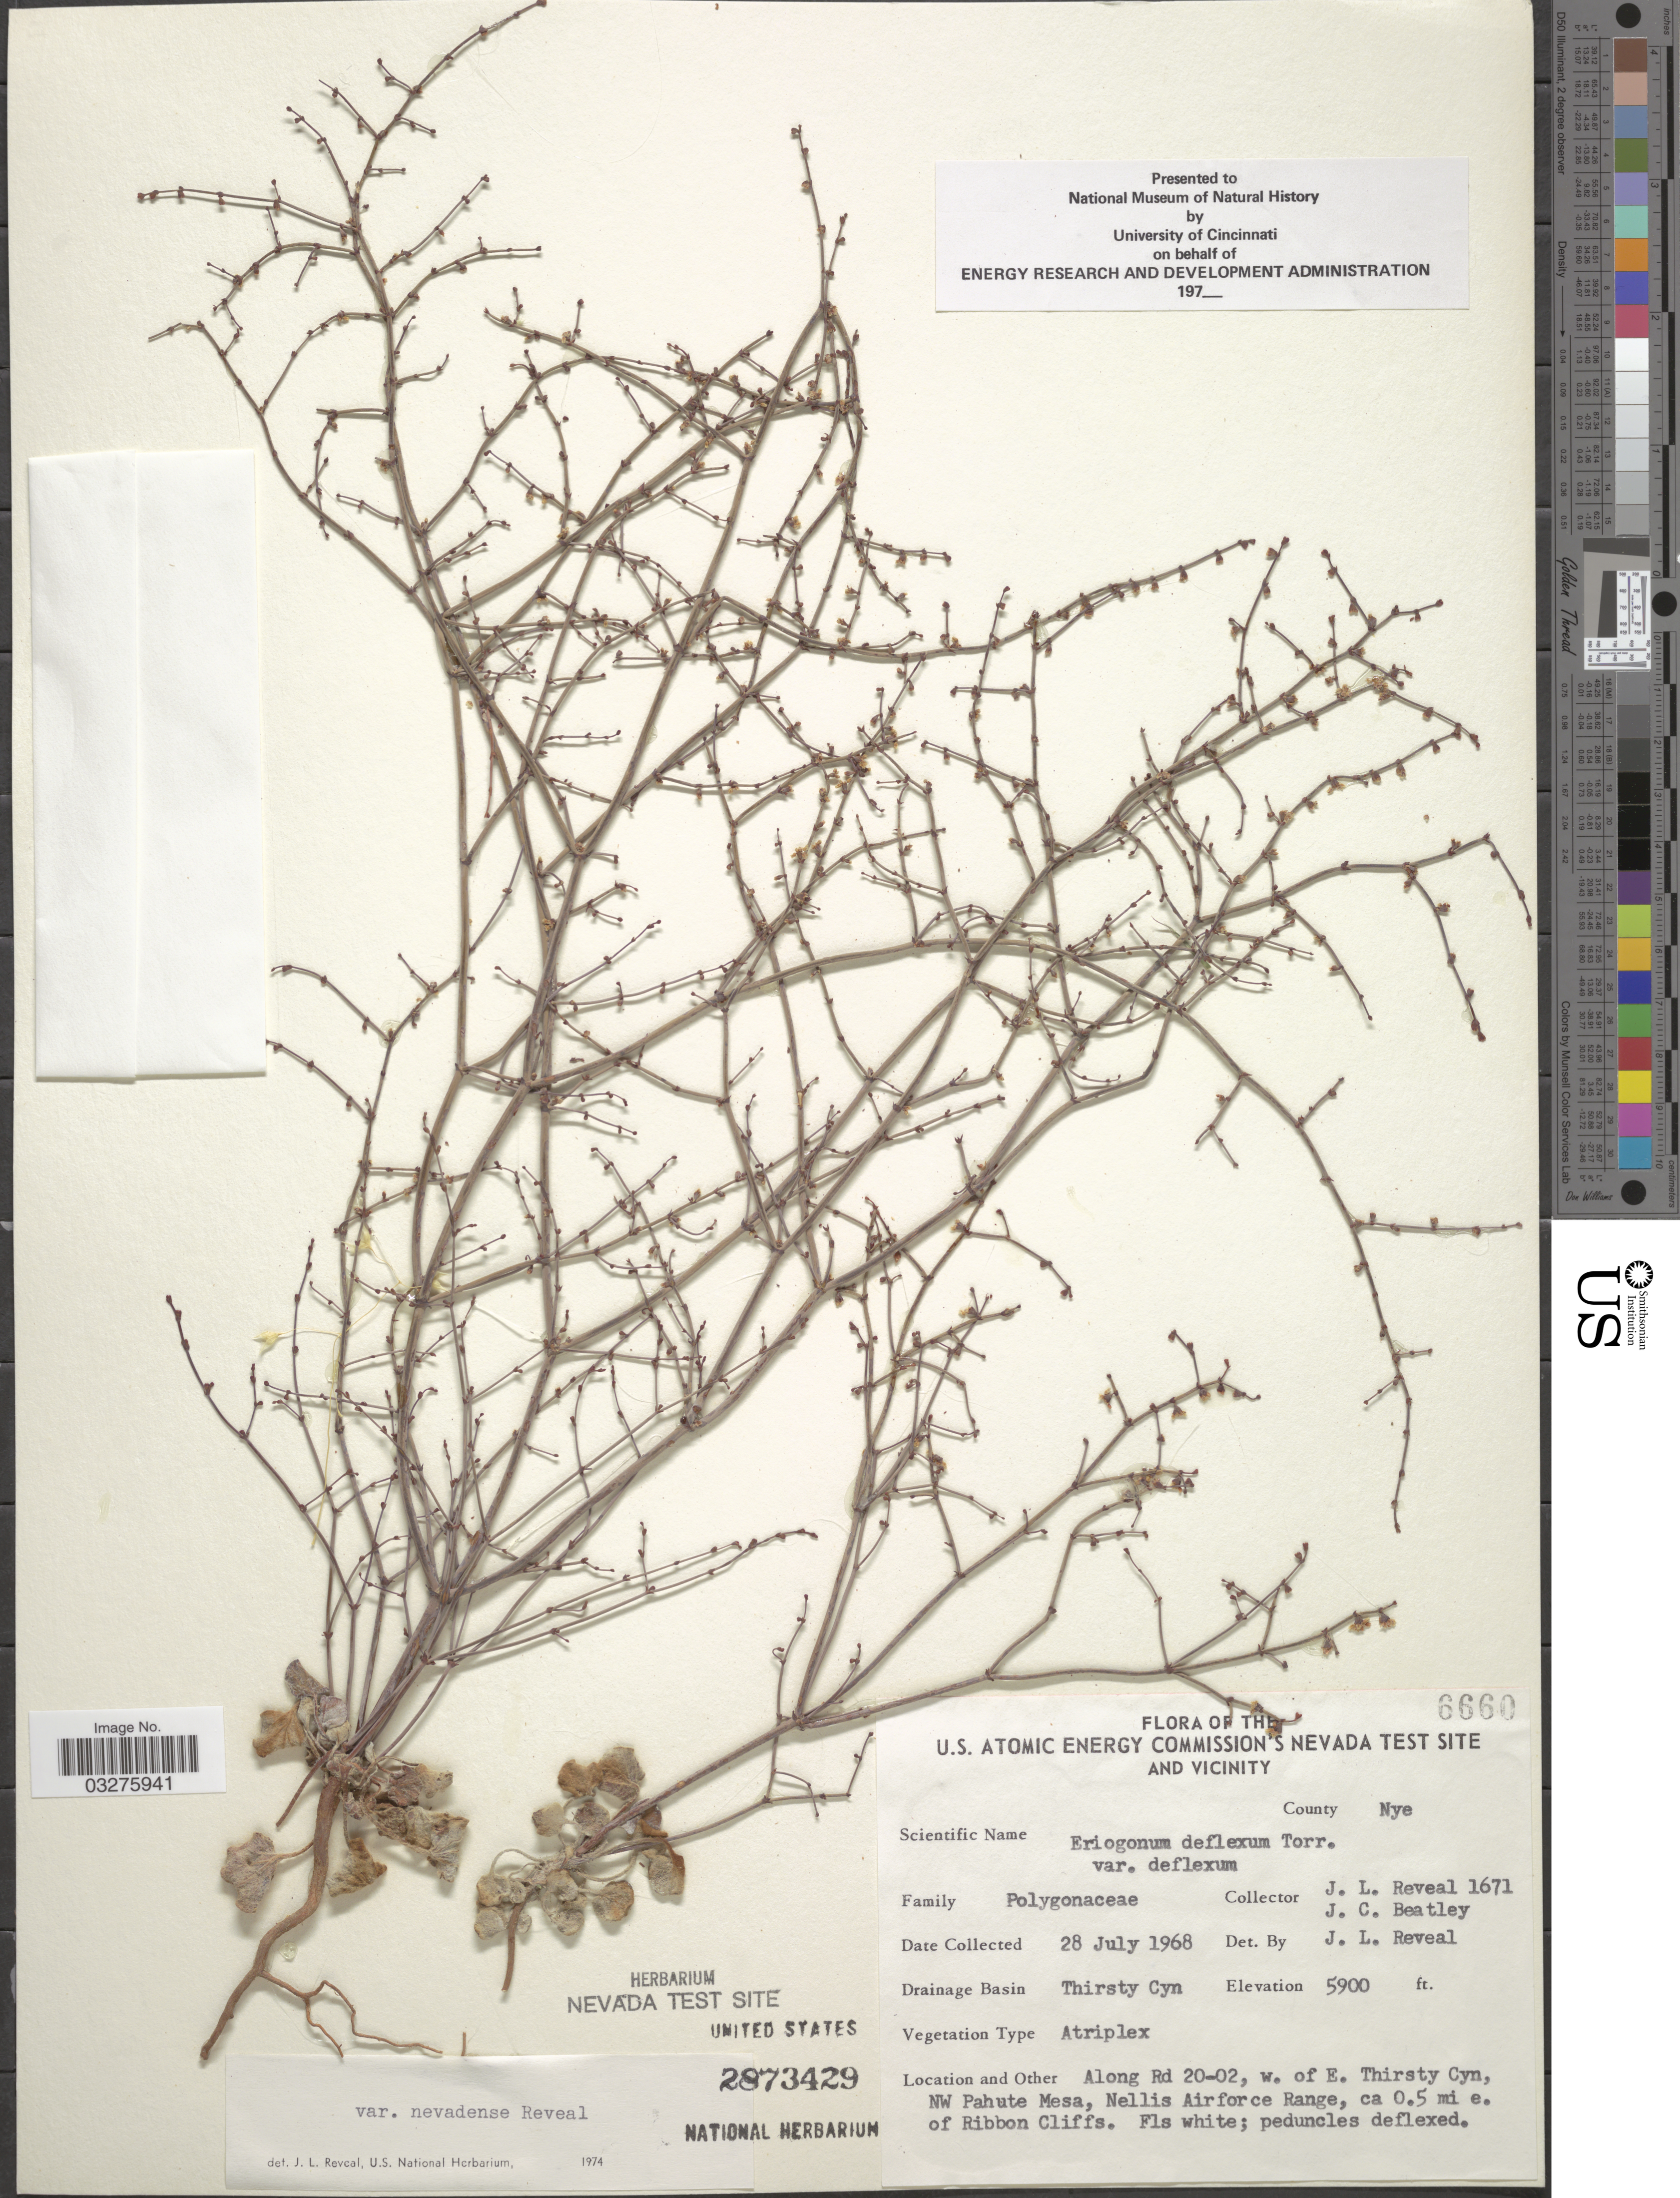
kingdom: Plantae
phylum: Tracheophyta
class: Magnoliopsida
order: Caryophyllales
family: Polygonaceae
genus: Eriogonum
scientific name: Eriogonum deflexum var. nevadense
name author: Reveal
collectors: J. L. Reveal & J. C. Beatley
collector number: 1671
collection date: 1968-07-28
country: United States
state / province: Nevada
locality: The U.S. Atomic Energy Commission's Nevada Test Site and vicinity. County Nye. Drainage Basin Thirsty Cyn. Along Rd 20-02, w. of E. of Thirsty Cyn, NW Pahute Mesa, Nellis Airforce Range, ca 0.5 mi e. of Ribbon Cliffs.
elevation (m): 1798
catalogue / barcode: US 2873429